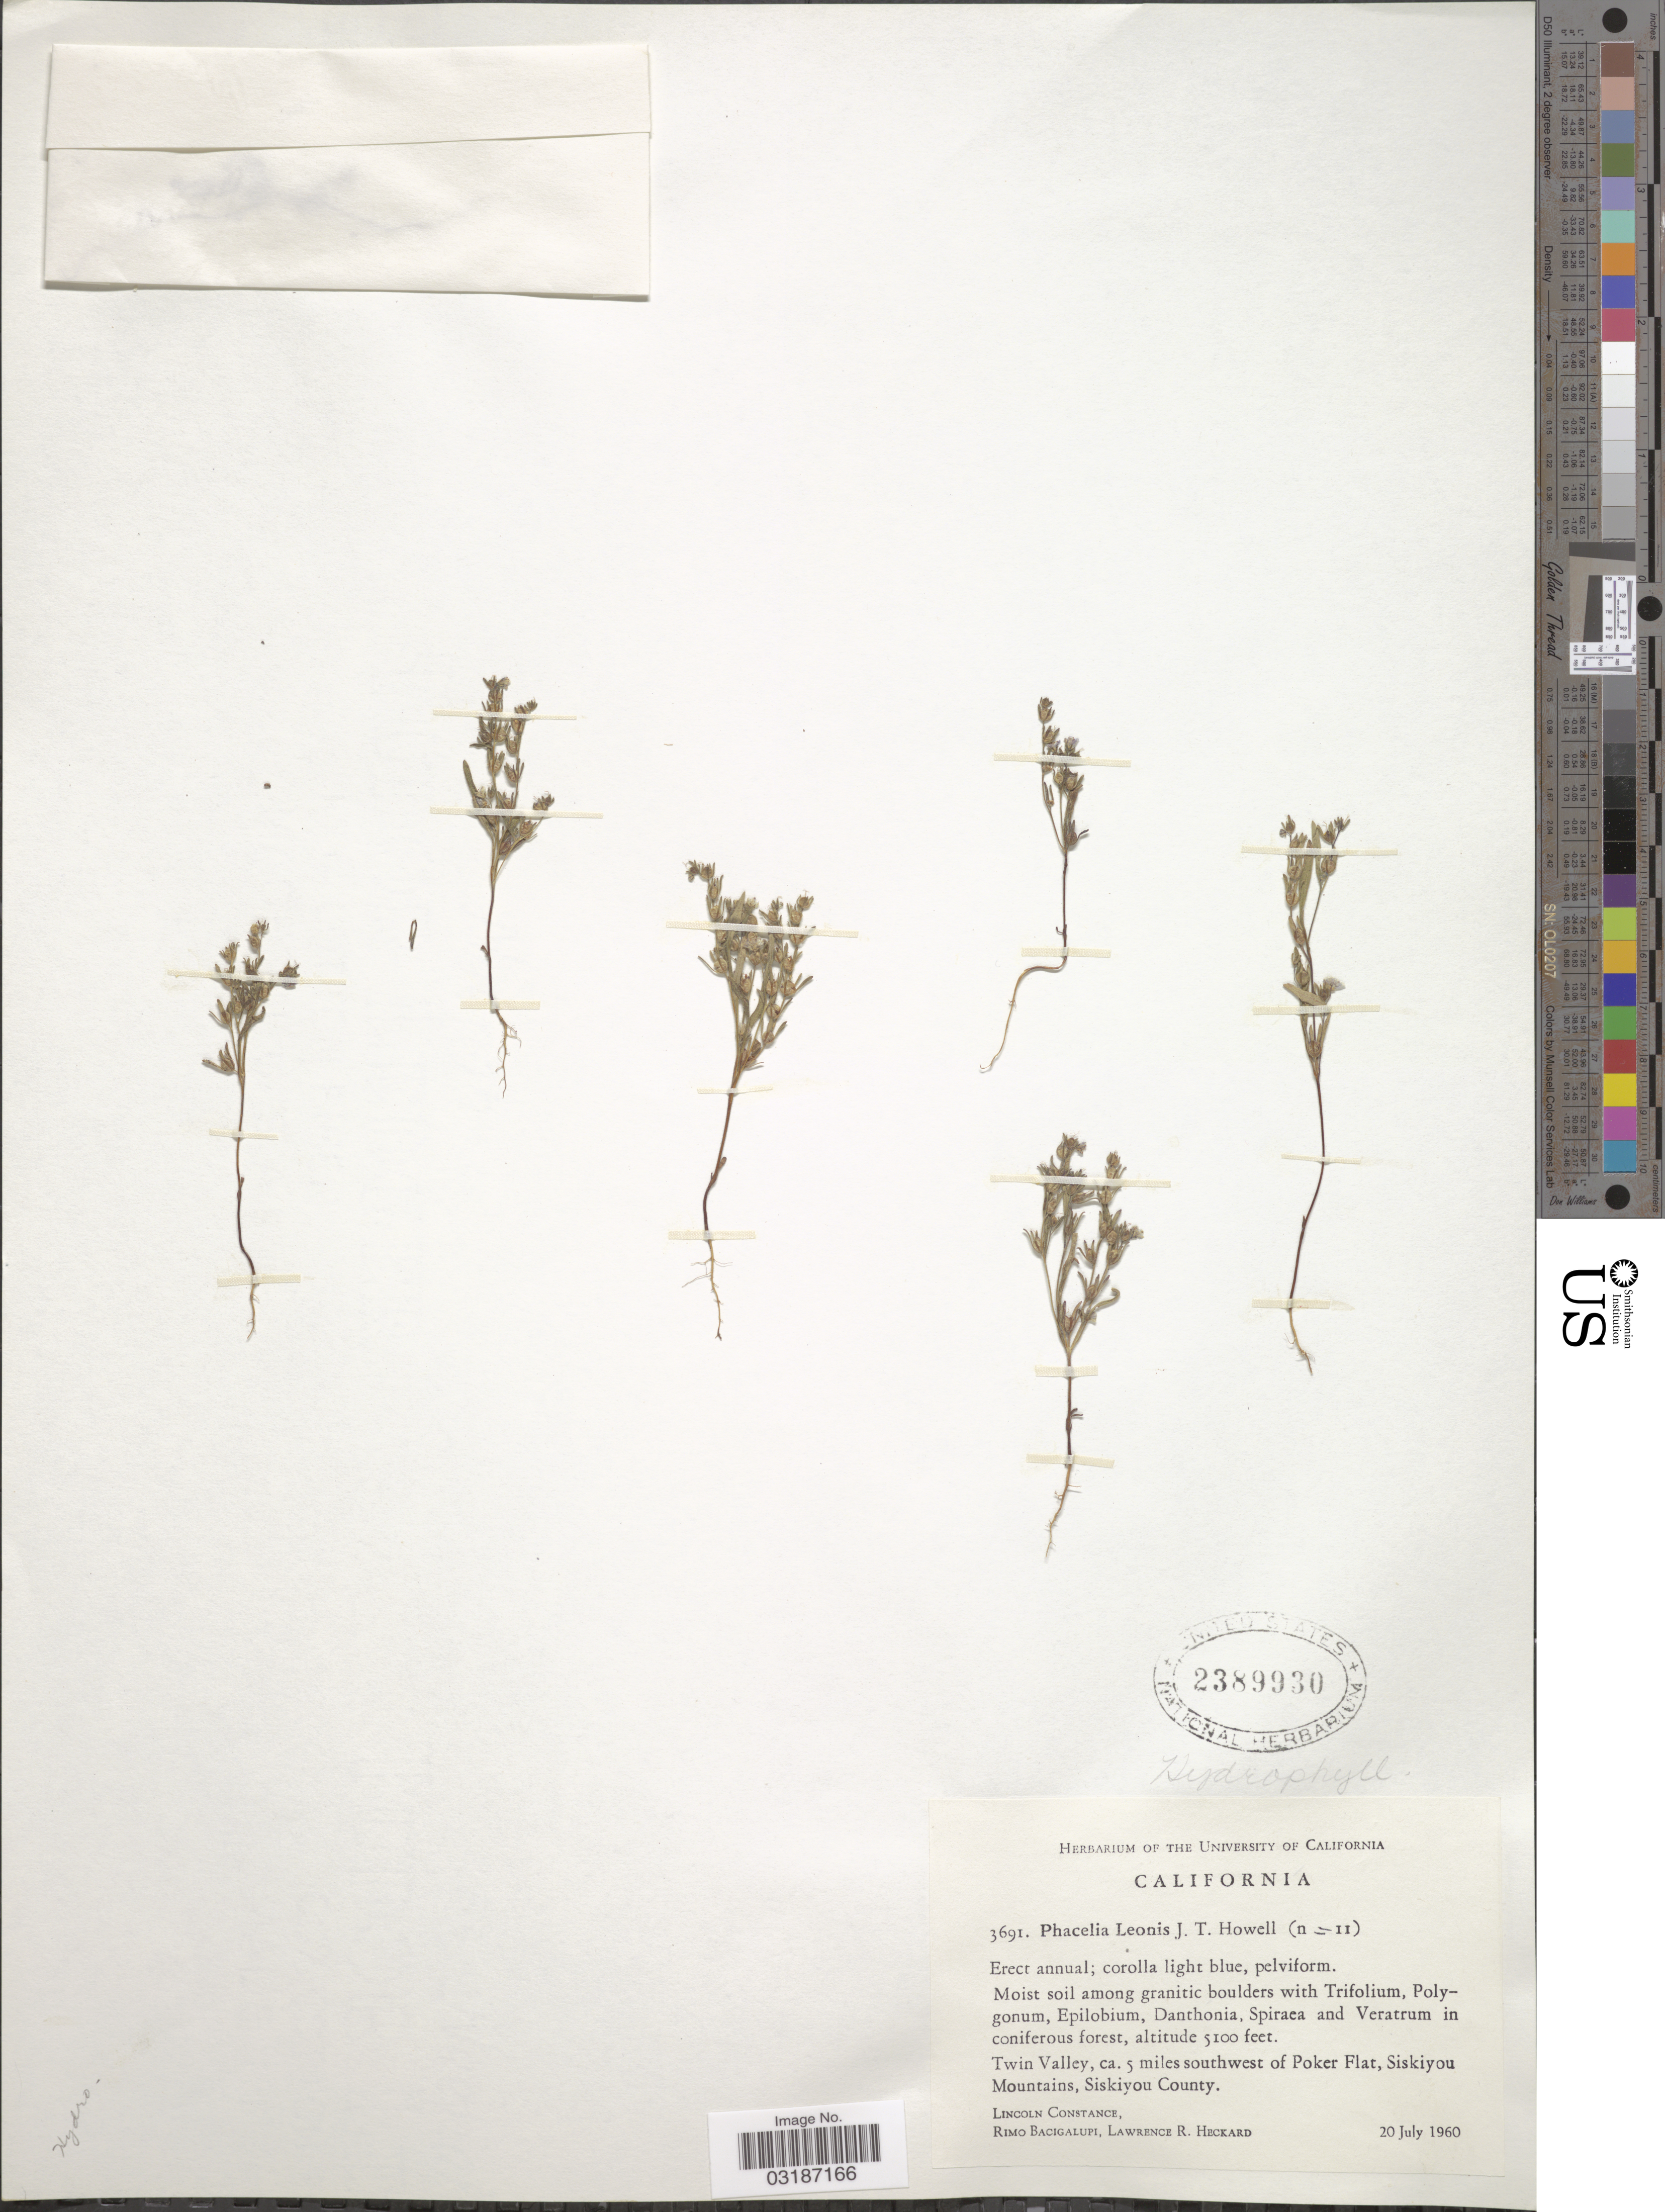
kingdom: Plantae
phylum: Tracheophyta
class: Magnoliopsida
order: Boraginales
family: Hydrophyllaceae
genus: Phacelia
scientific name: Phacelia leonis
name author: J.T. Howell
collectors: L. Constance, R. Bacigalupi & L. R. Heckard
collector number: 3691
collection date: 1960-07-20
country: United States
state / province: California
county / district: Siskiyou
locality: Twin Valley, ca. 5 miles southwest of Poker Flat, Siskiyou Mountains, Siskiyou County.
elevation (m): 1554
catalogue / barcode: US 2389930